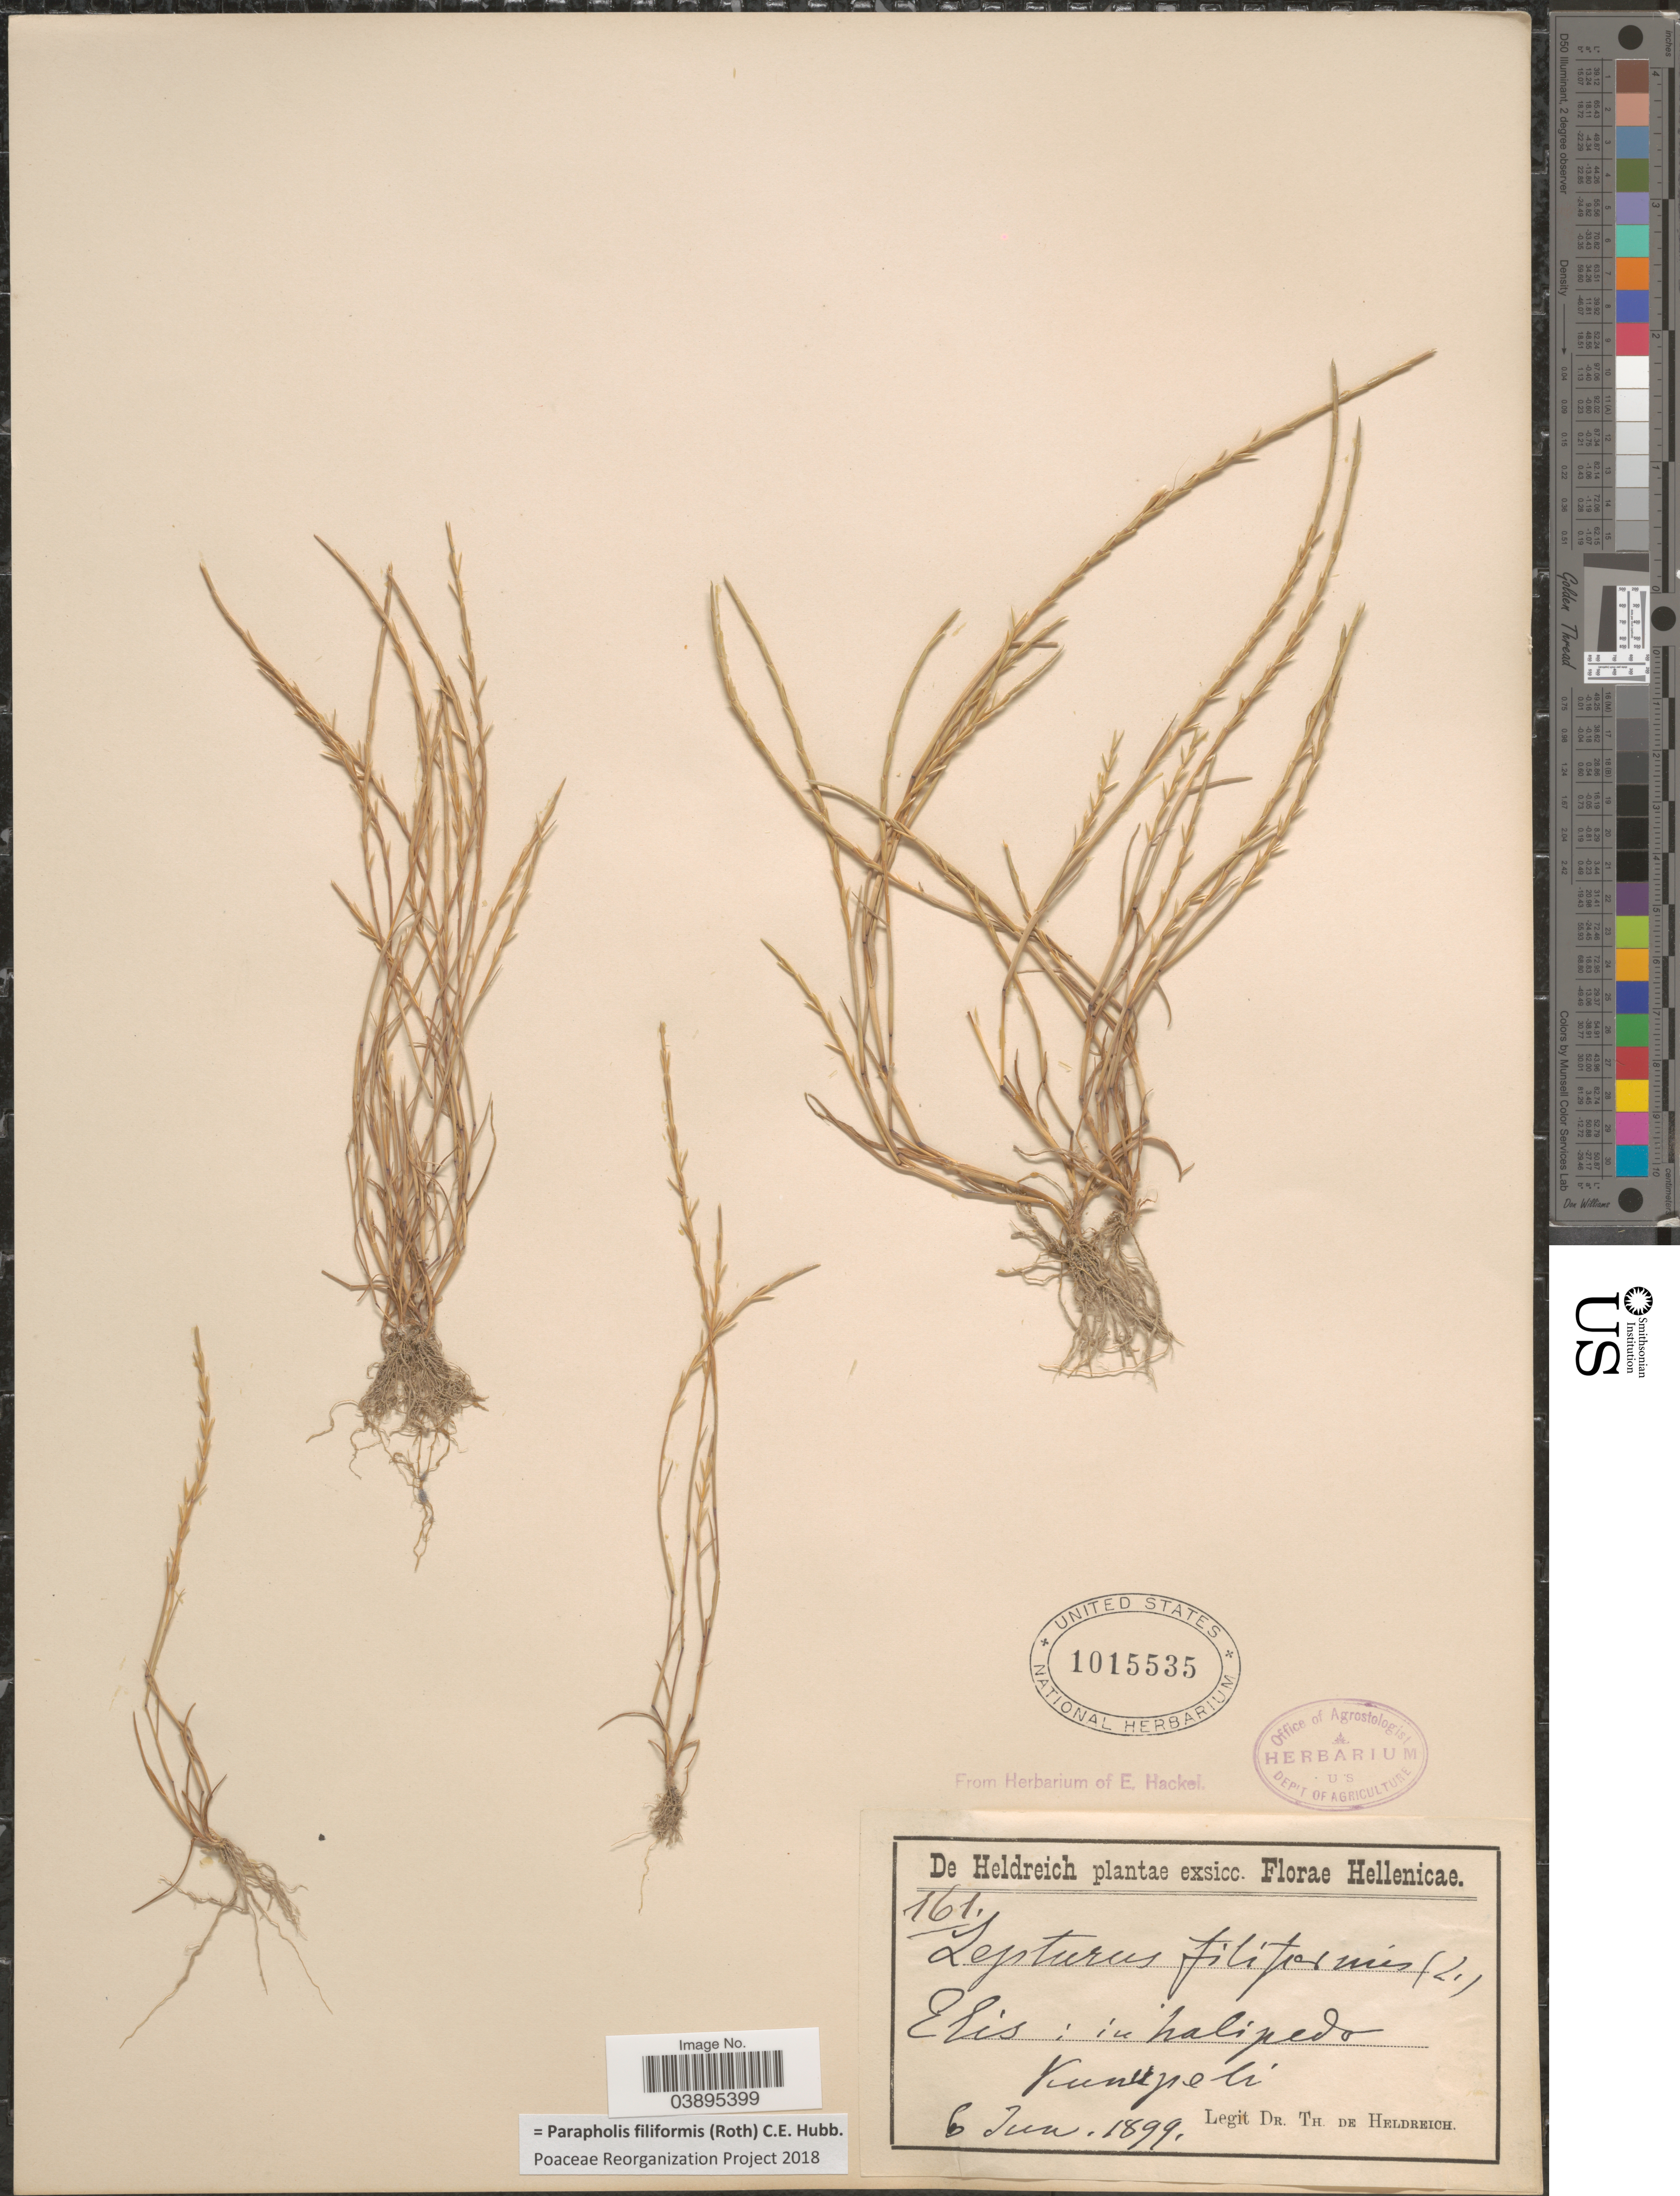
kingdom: Plantae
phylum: Tracheophyta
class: Liliopsida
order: Poales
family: Poaceae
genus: Parapholis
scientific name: Parapholis filiformis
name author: (Roth) C.E. Hubb.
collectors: T. De Heldreich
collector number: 161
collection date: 1899-06-06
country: Greece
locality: Hellenicae. Elis : in halipedo Kunupeli.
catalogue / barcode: US 1015535